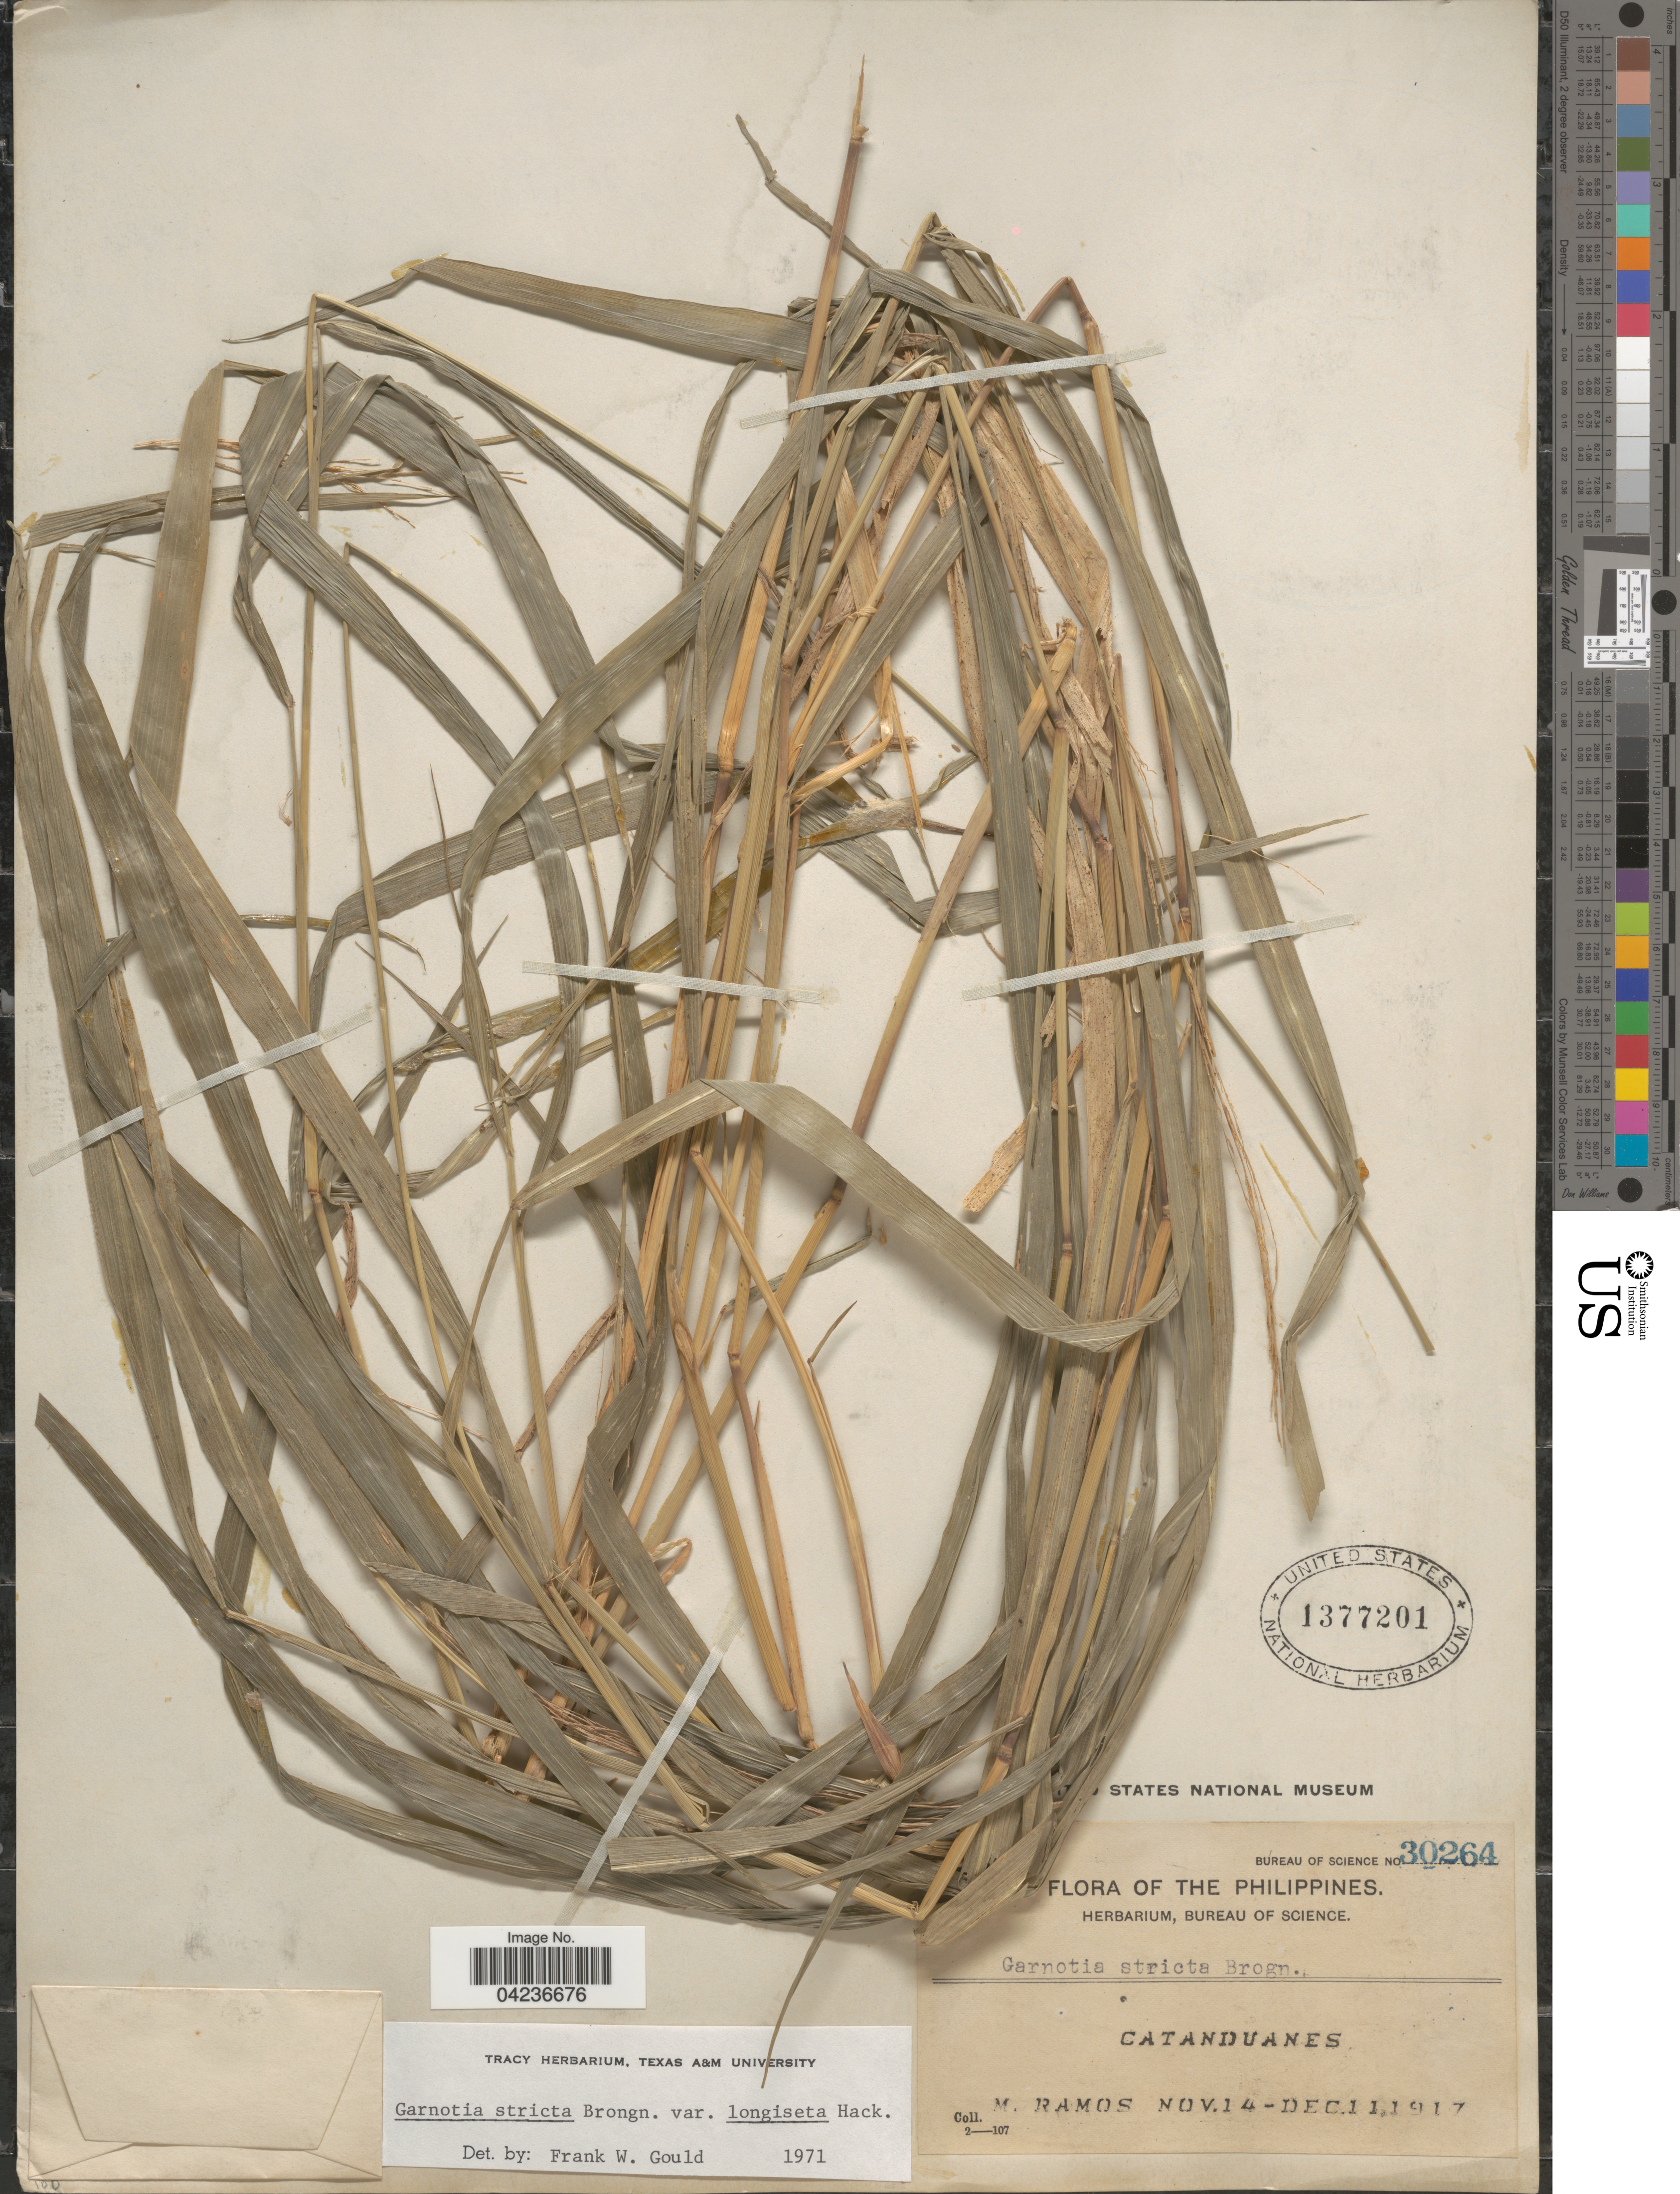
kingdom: Plantae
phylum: Tracheophyta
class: Liliopsida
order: Poales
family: Poaceae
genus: Garnotia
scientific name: Garnotia stricta var. longiseta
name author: Hack. in Kneuck.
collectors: M. Ramos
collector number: Bureau of Science 30264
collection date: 1917-11-14/1917-12-11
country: Philippines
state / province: Bicol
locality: Catanduanes.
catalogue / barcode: US 1377201